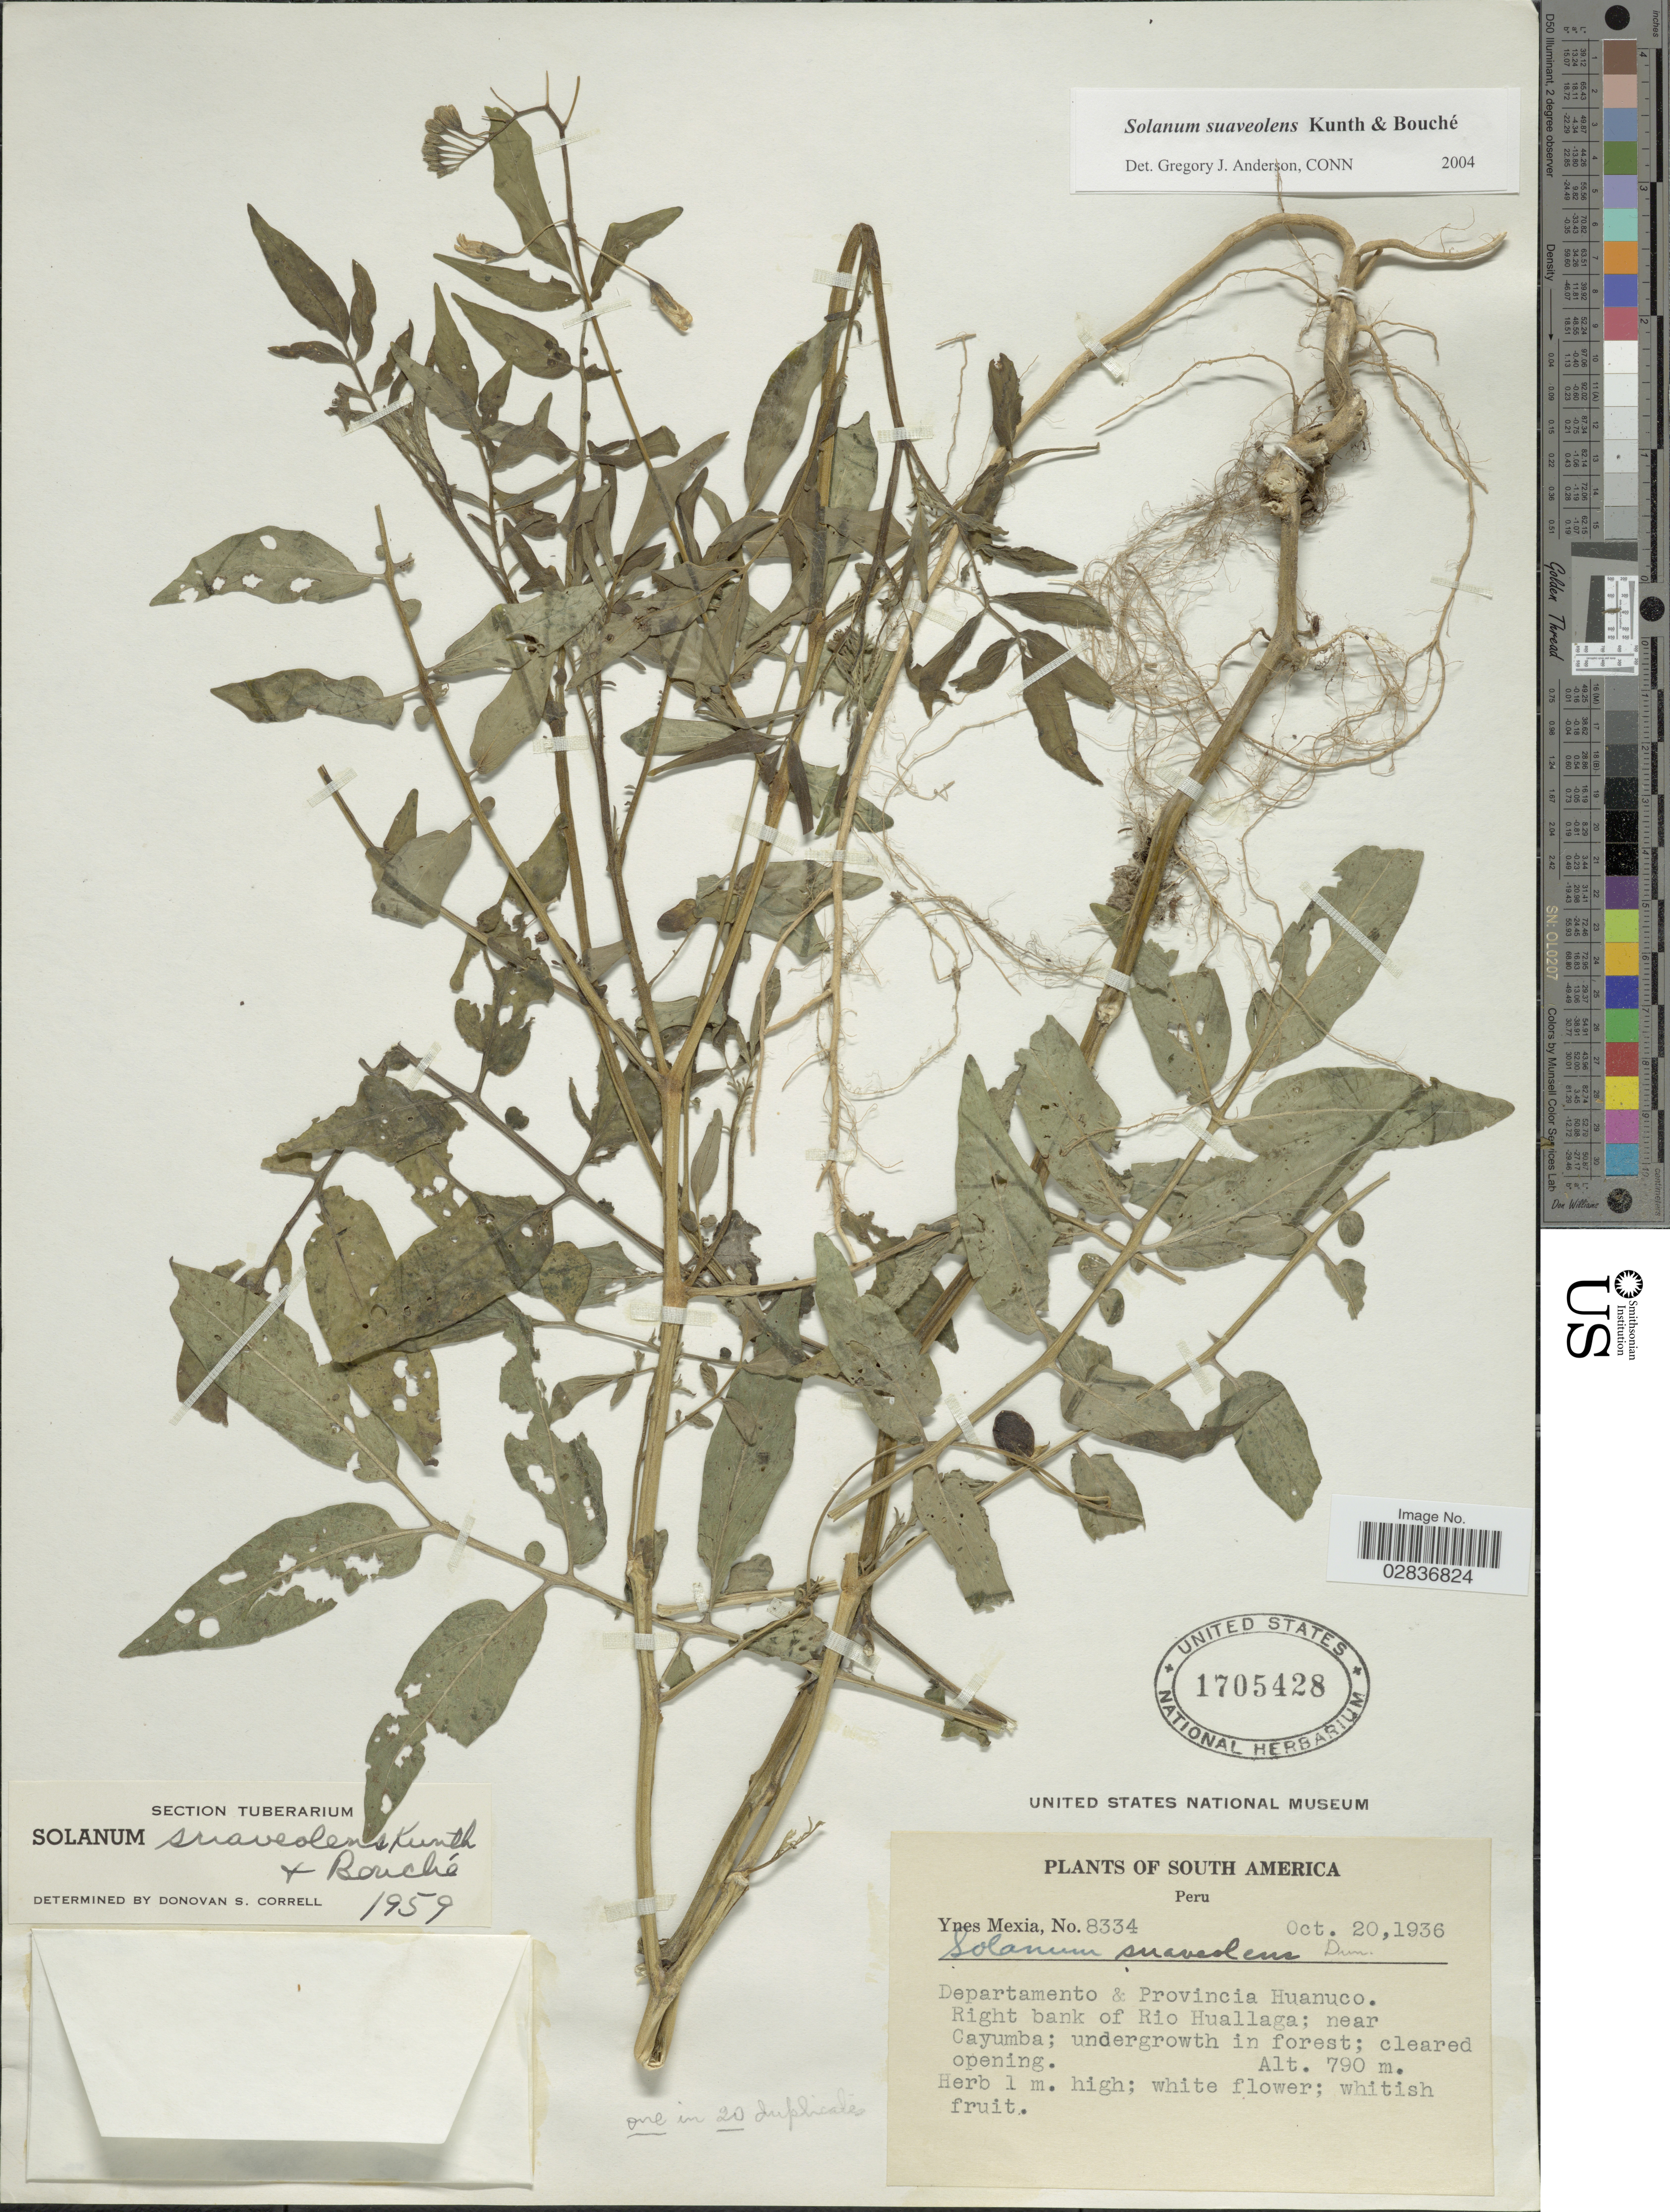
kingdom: Plantae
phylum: Tracheophyta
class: Magnoliopsida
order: Solanales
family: Solanaceae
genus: Solanum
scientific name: Solanum suaveolens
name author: Kunth & C.D. Bouché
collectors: Y. Mexia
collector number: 8334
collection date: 1936-10-20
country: Peru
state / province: Huánuco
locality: Departamento & Provincia Huanuco. Right bank of Rio Huallaga; near Cayumba.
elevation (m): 790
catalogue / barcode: US 1705428